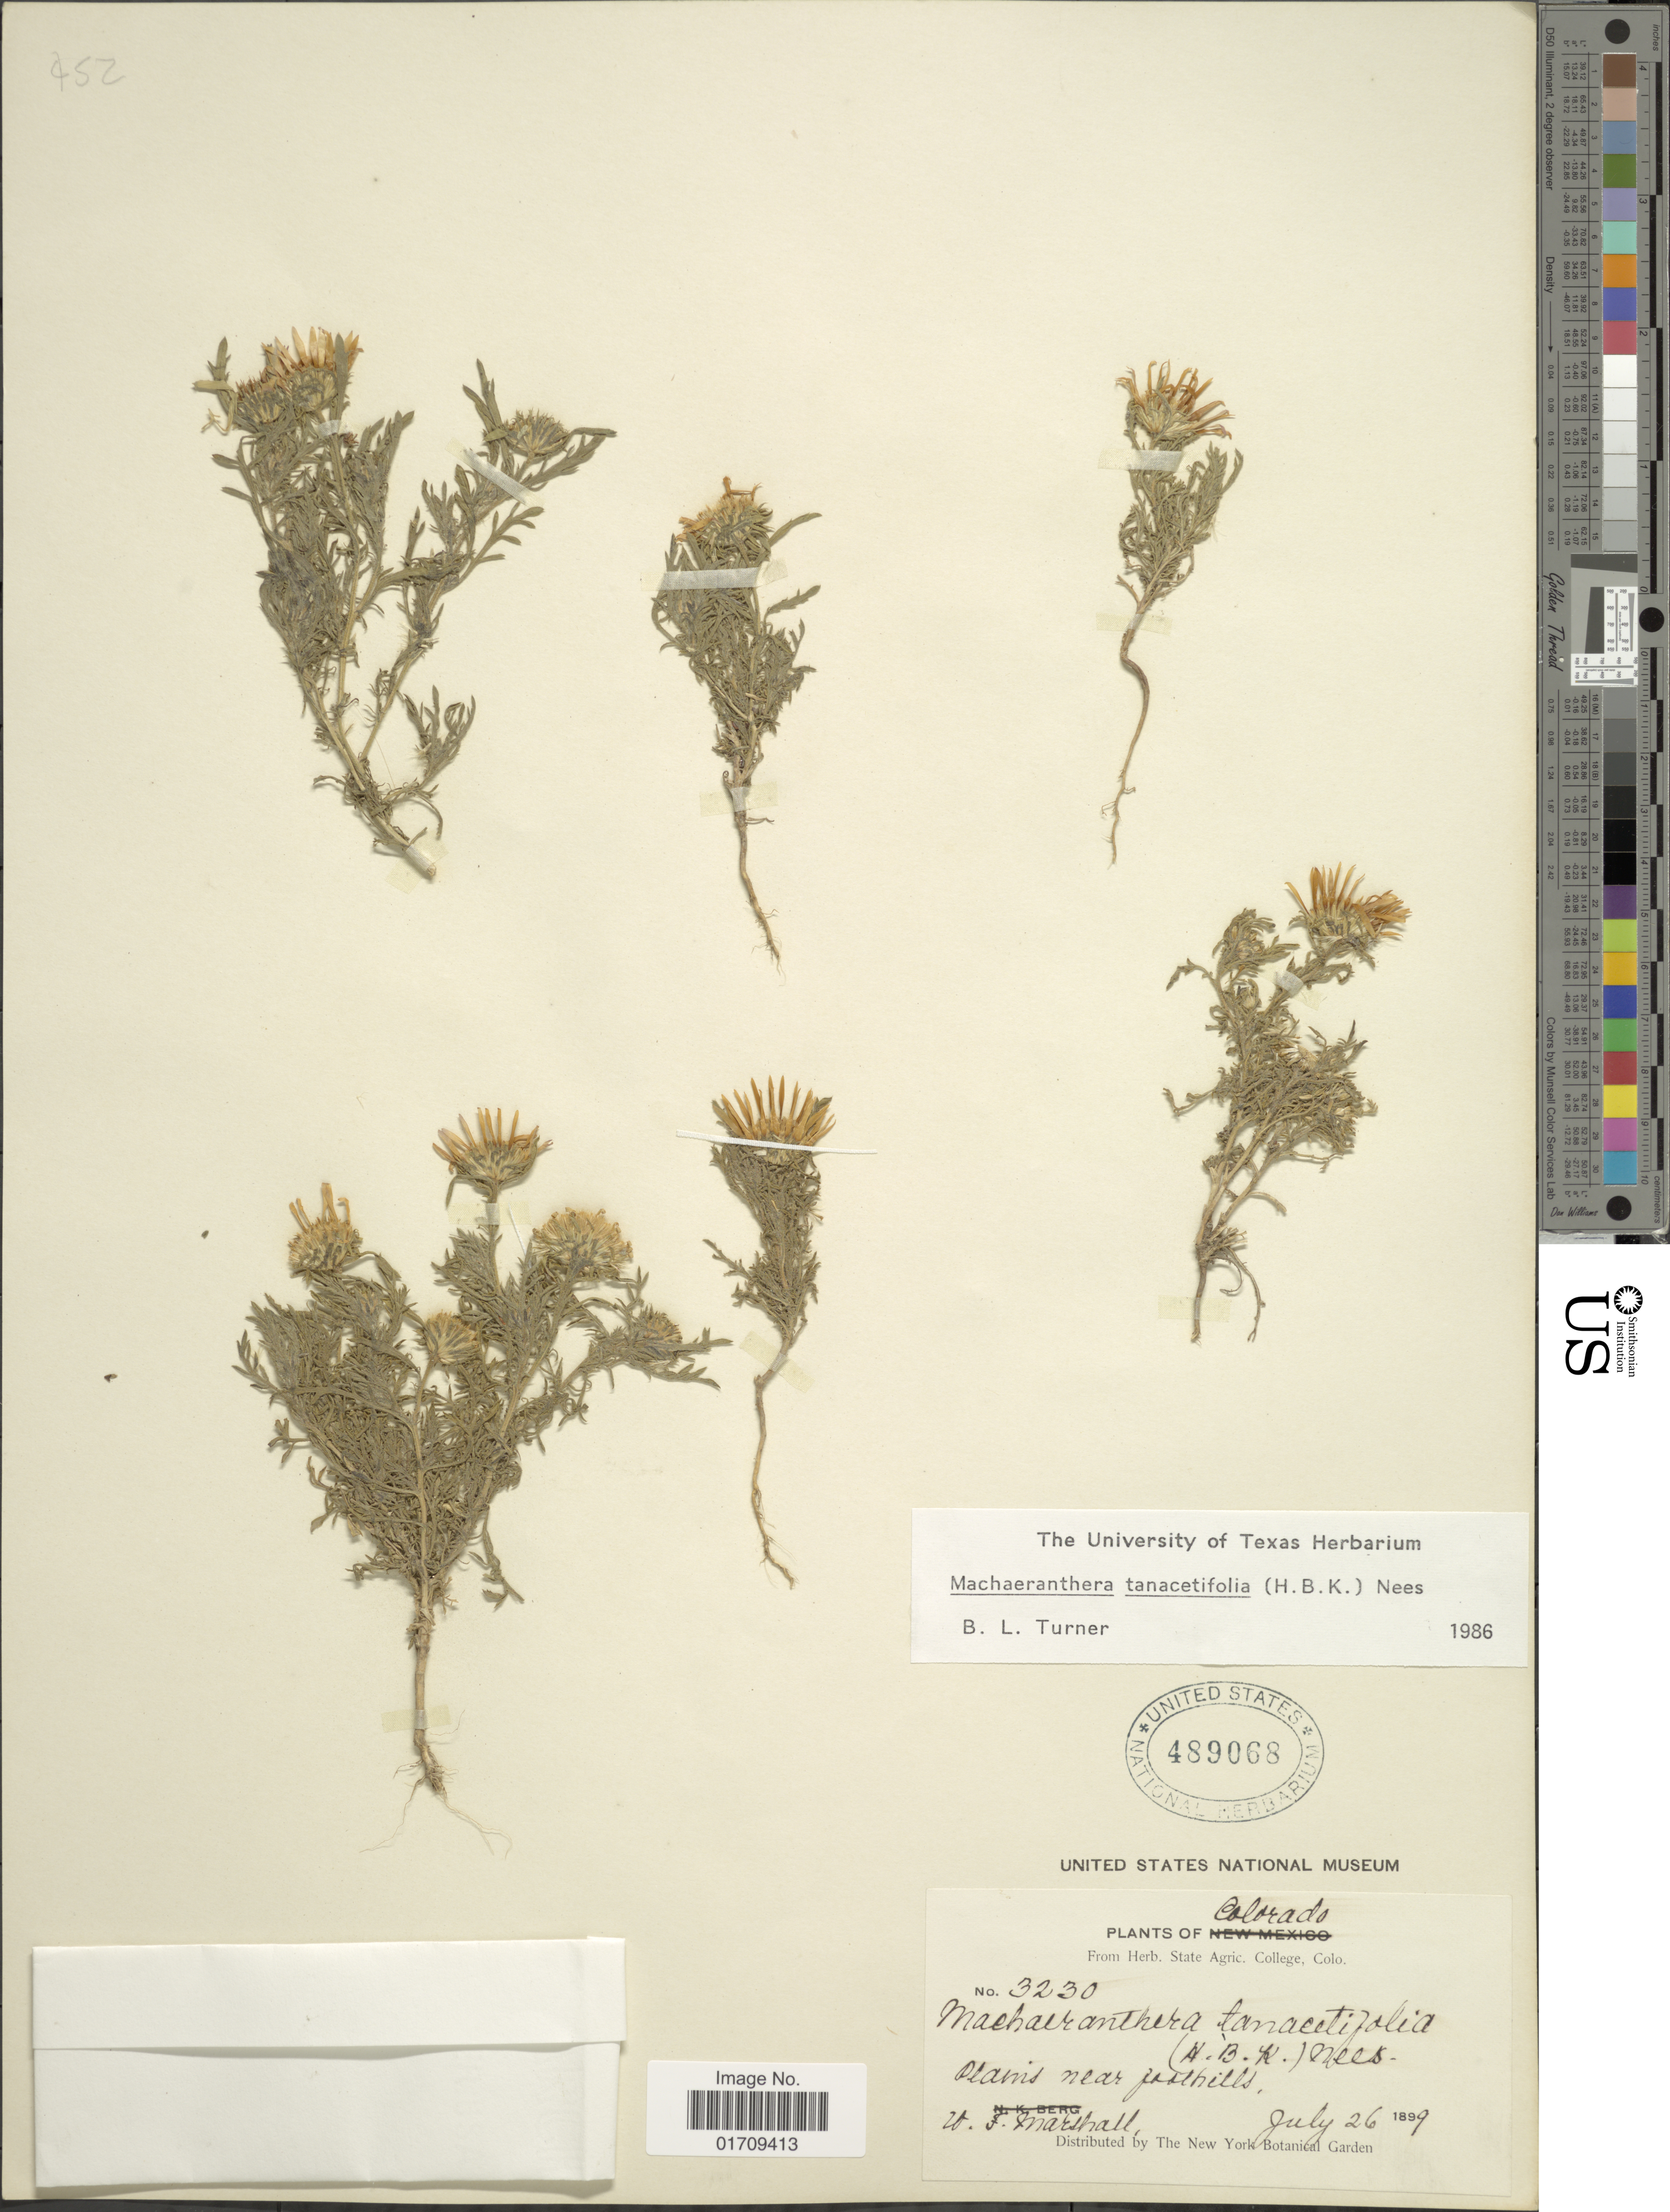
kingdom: Plantae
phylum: Tracheophyta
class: Magnoliopsida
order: Asterales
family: Asteraceae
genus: Machaeranthera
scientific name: Machaeranthera tanacetifolia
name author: (Kunth) Nees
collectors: W. F. Marshall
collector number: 3230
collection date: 1899-07-26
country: United States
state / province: Colorado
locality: Plains near foothills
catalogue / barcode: US 489068